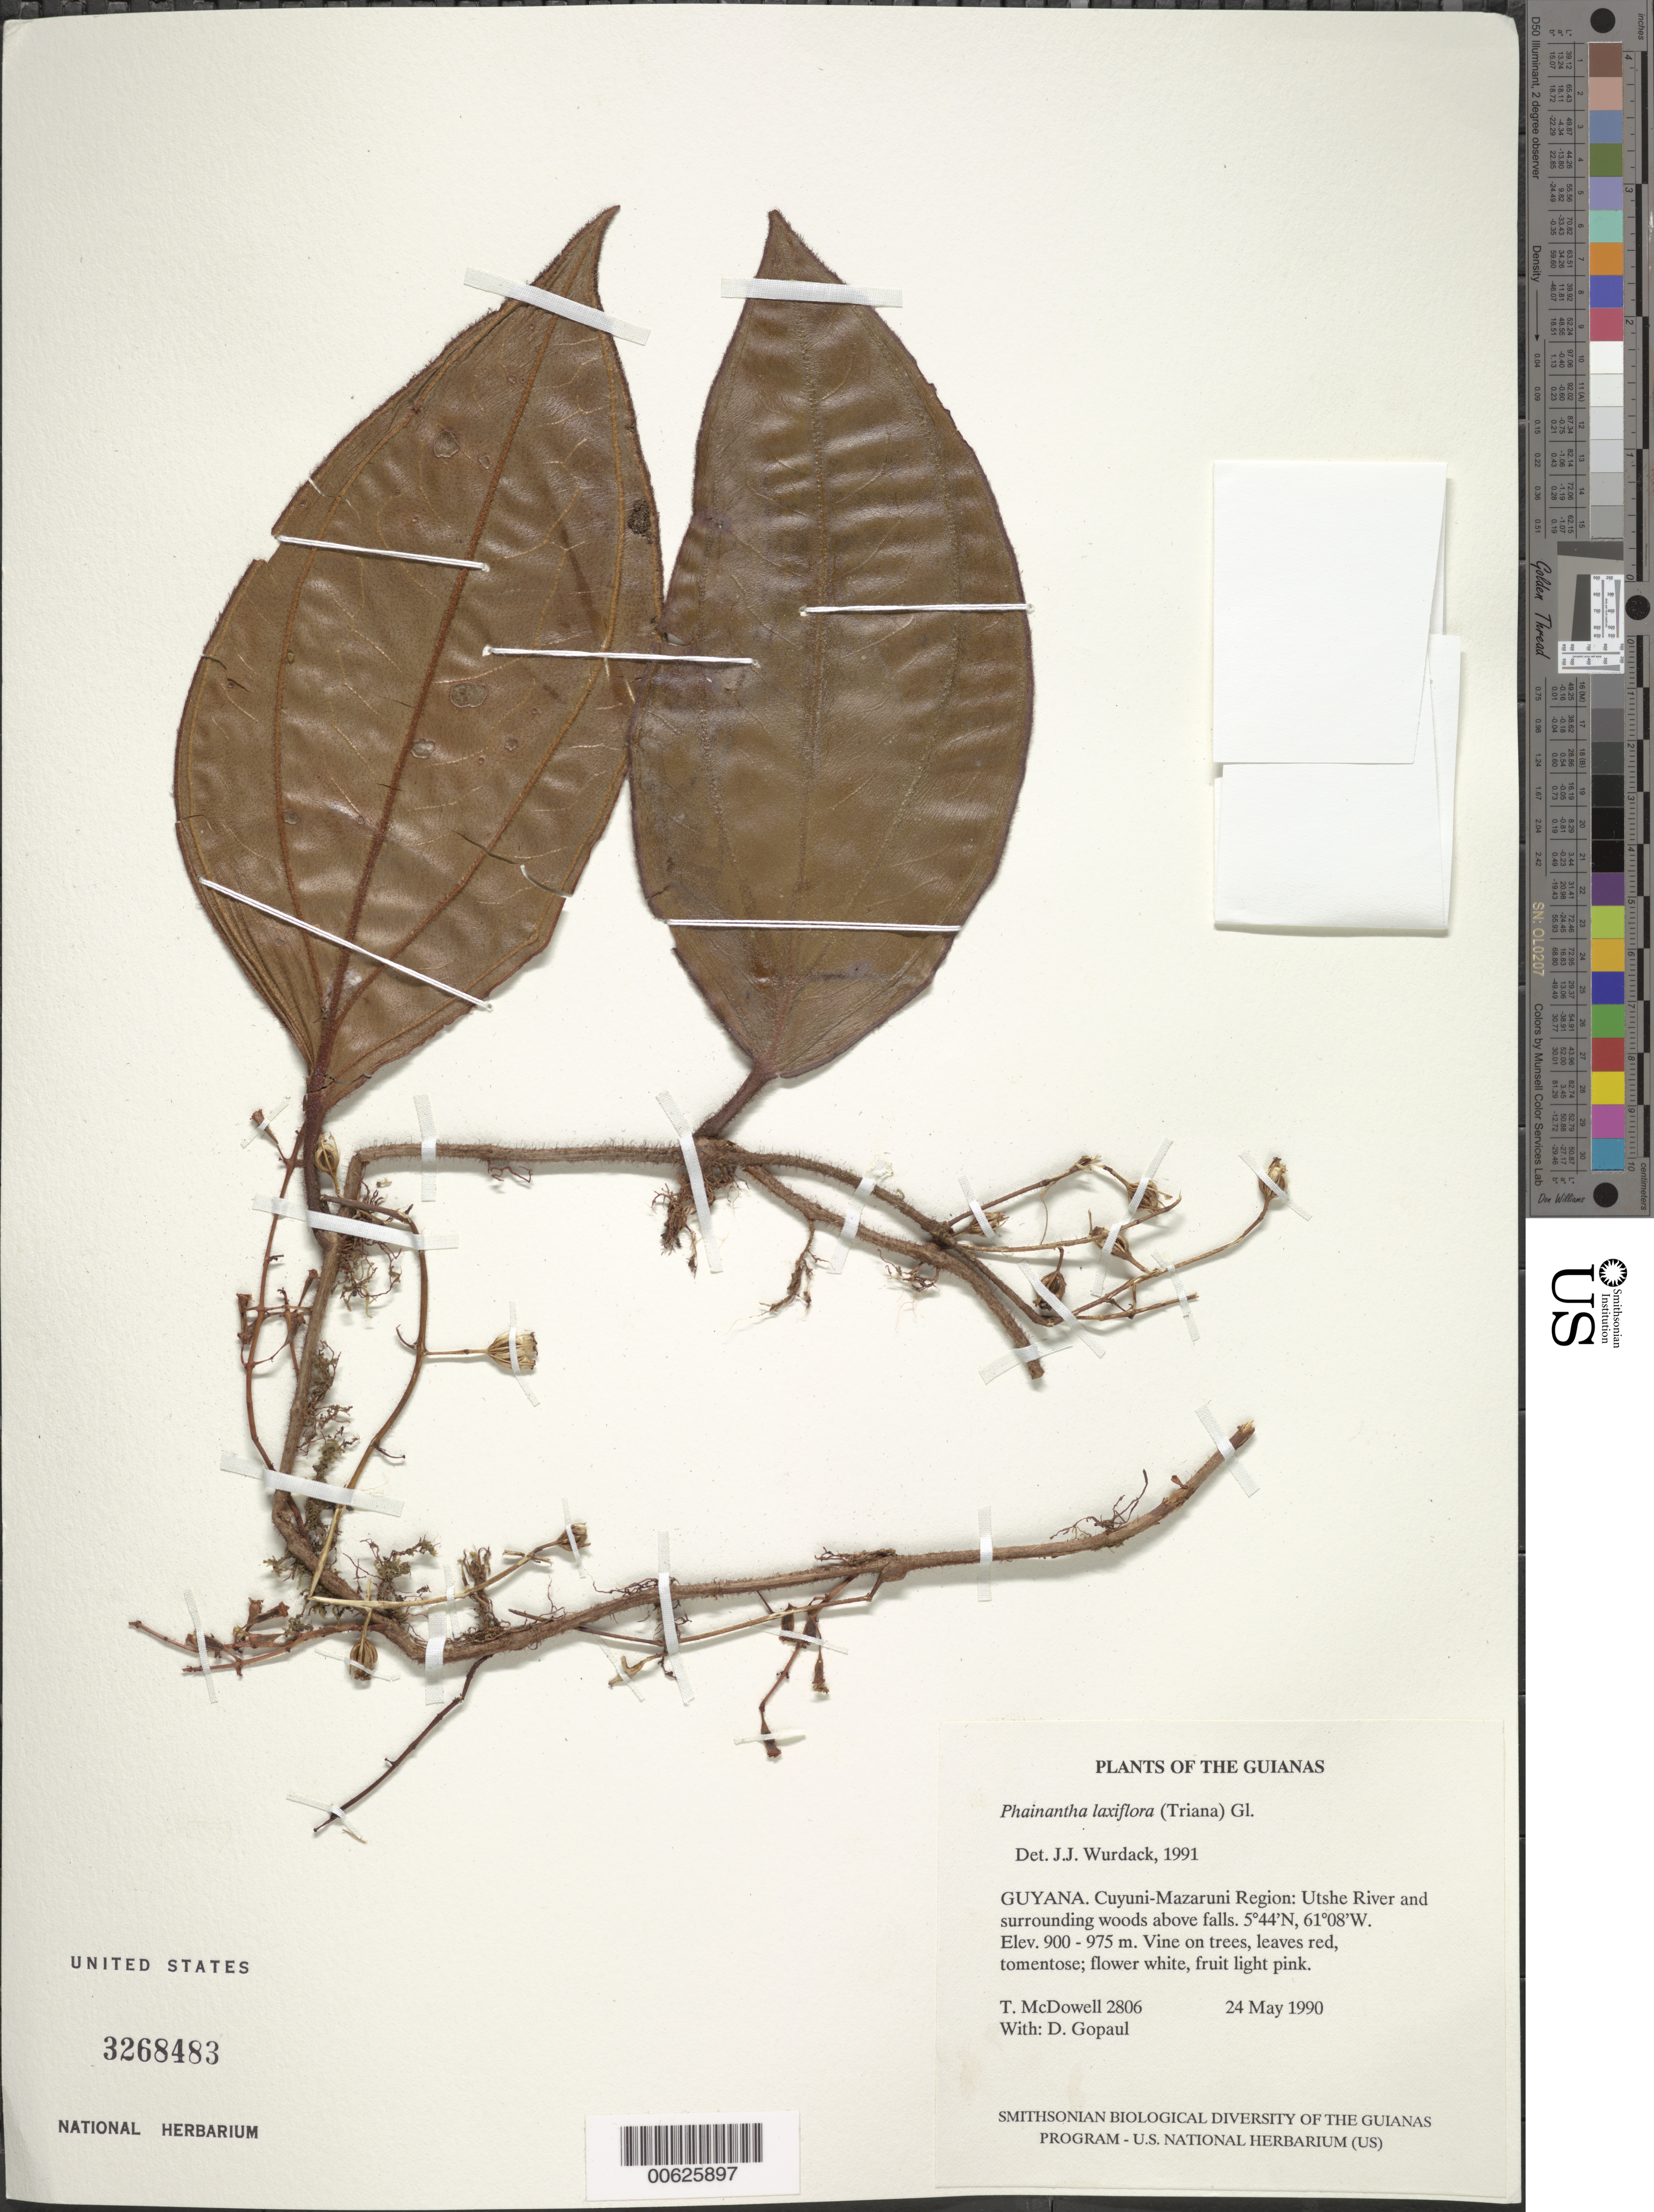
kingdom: Plantae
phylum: Tracheophyta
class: Magnoliopsida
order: Myrtales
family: Melastomataceae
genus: Phainantha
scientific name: Phainantha laxiflora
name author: (Triana) Gleason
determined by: Wurdack, John J., (US), US (UNITED STATES)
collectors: T. McDowell & D. Gopaul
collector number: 2806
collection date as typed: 24 May 1990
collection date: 1990-05-24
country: Guyana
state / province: Cuyuni-Mazaruni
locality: Utshi River and Falls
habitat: Along river and surrounding woods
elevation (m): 900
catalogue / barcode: US 3268483